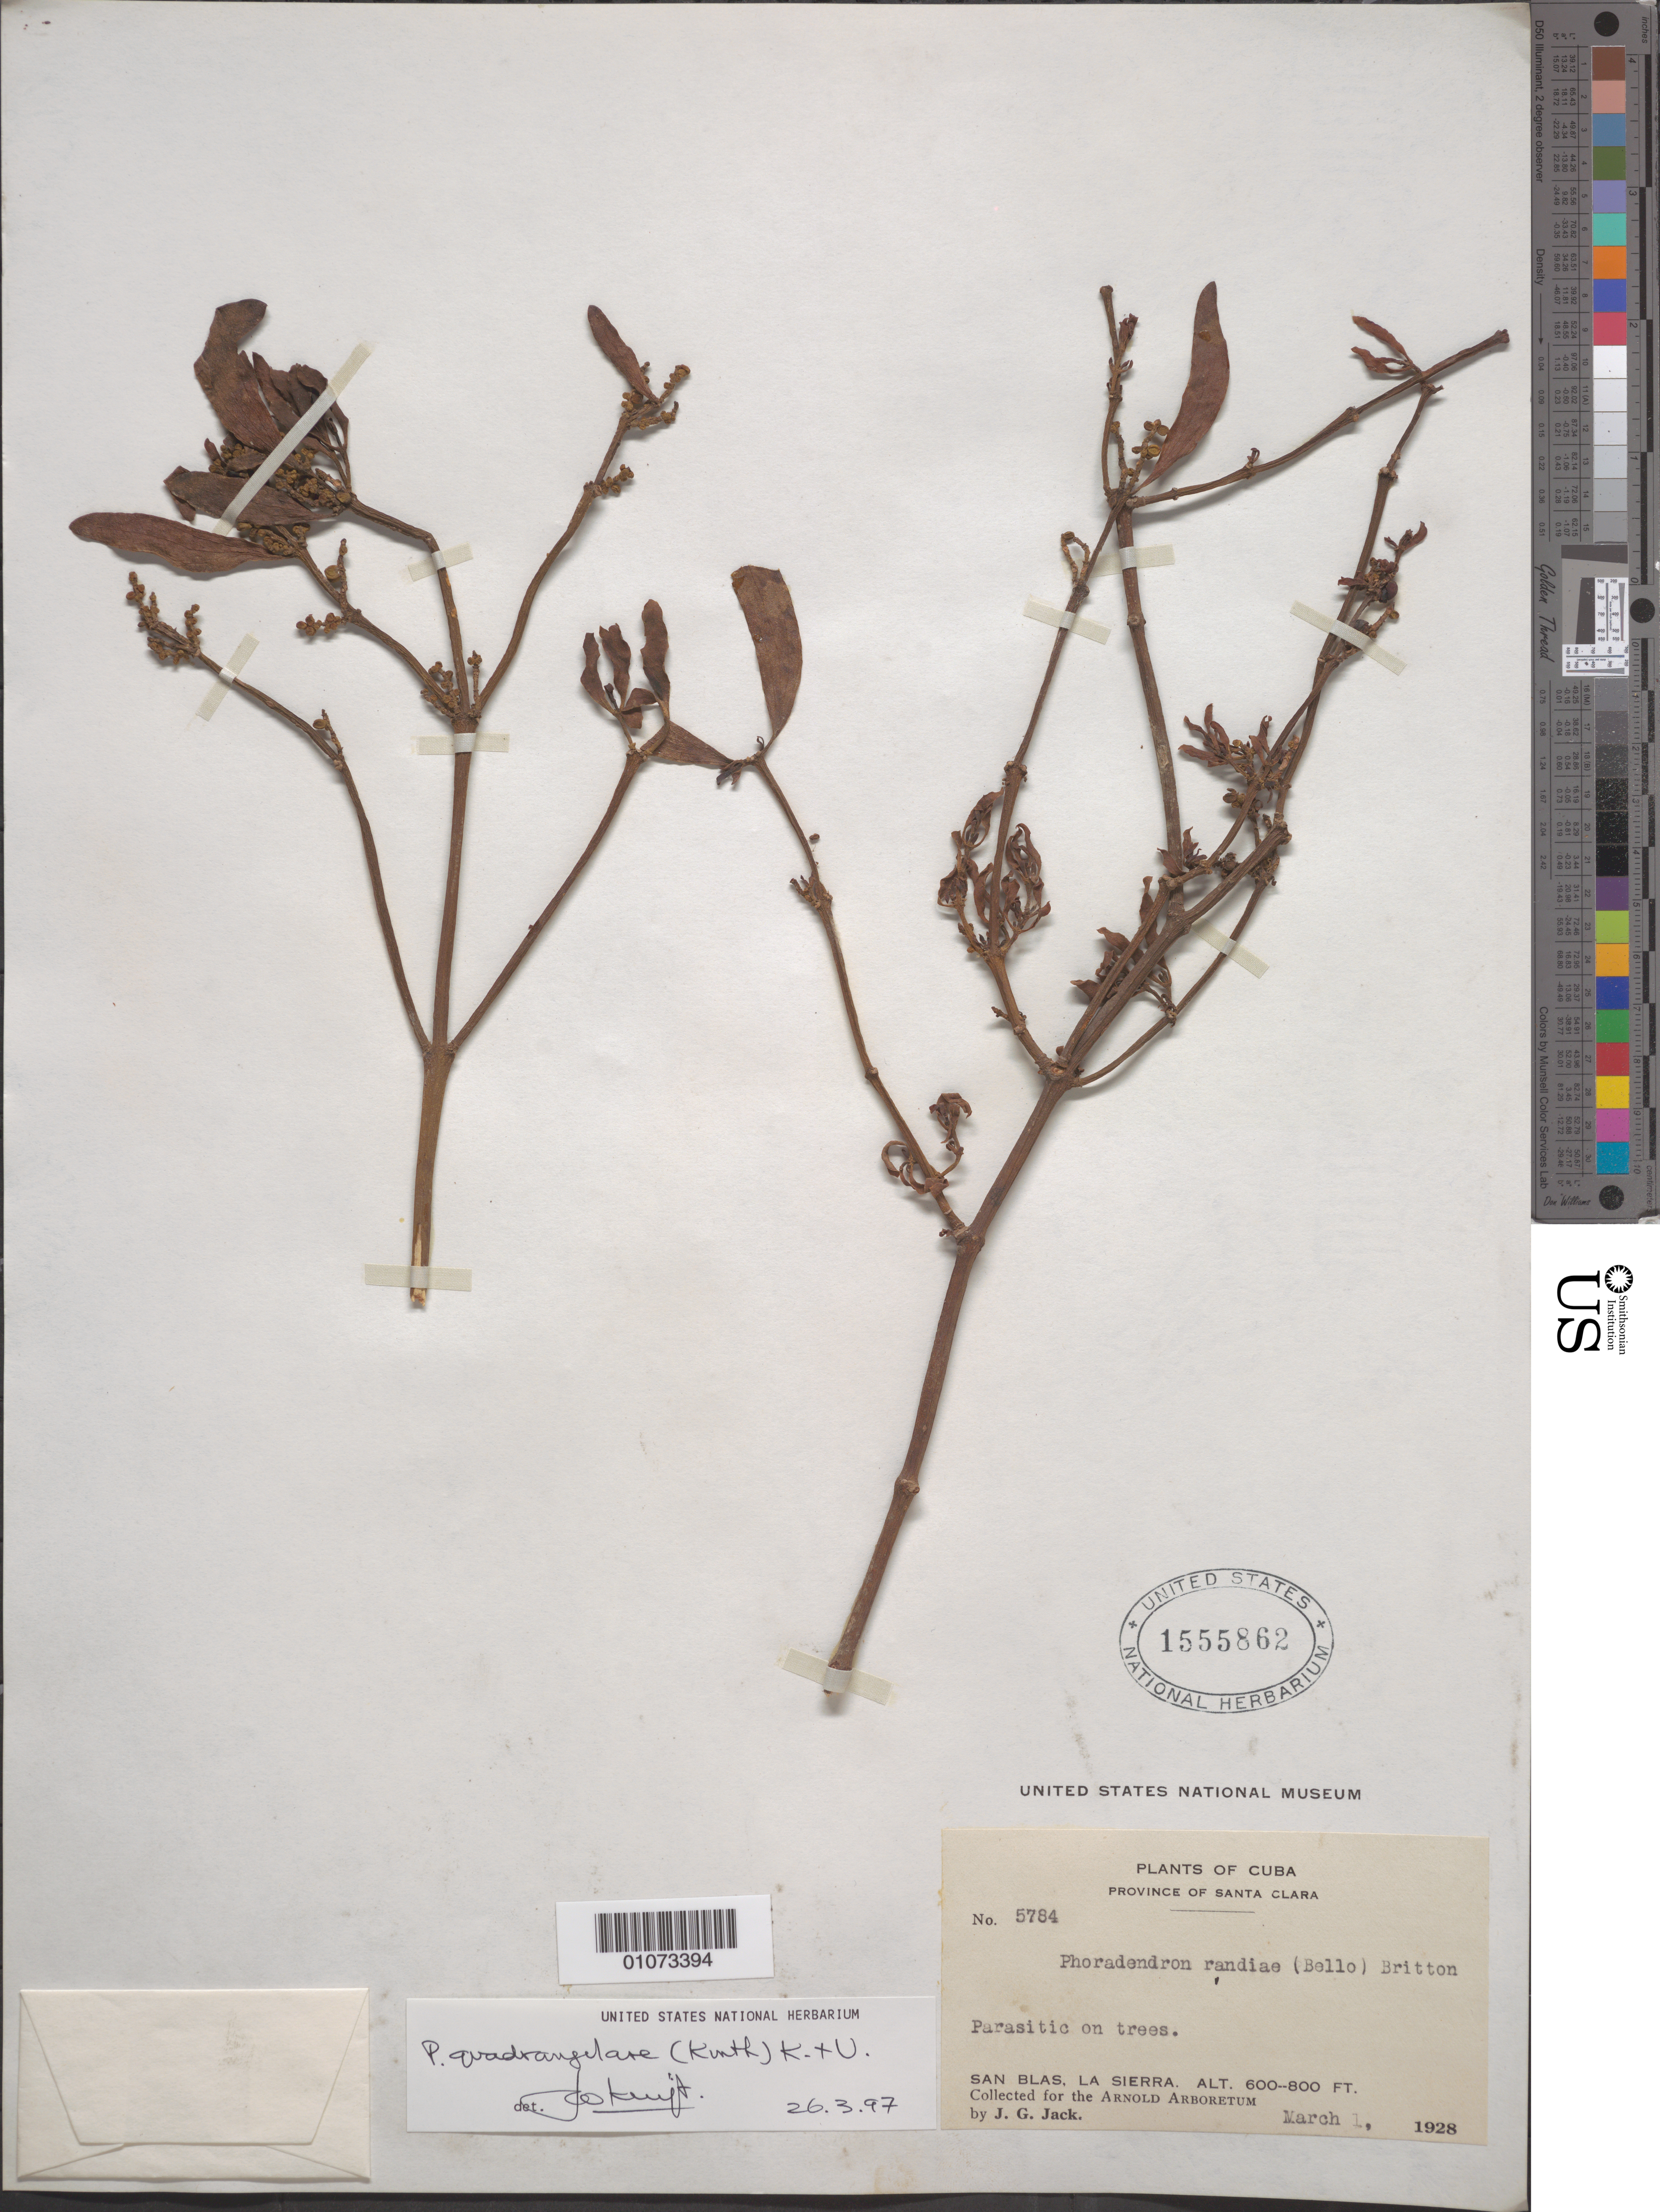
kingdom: Plantae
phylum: Tracheophyta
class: Magnoliopsida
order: Santalales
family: Viscaceae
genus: Phoradendron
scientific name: Phoradendron quadrangulare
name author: (Kunth) Griseb.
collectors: J. G. Jack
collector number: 5784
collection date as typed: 01 Mar 1928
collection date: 1928-03-01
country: Cuba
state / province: Matanzas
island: Cuba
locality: San Blas, La Sierra, Santa Clara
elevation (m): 183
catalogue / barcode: US 1555862